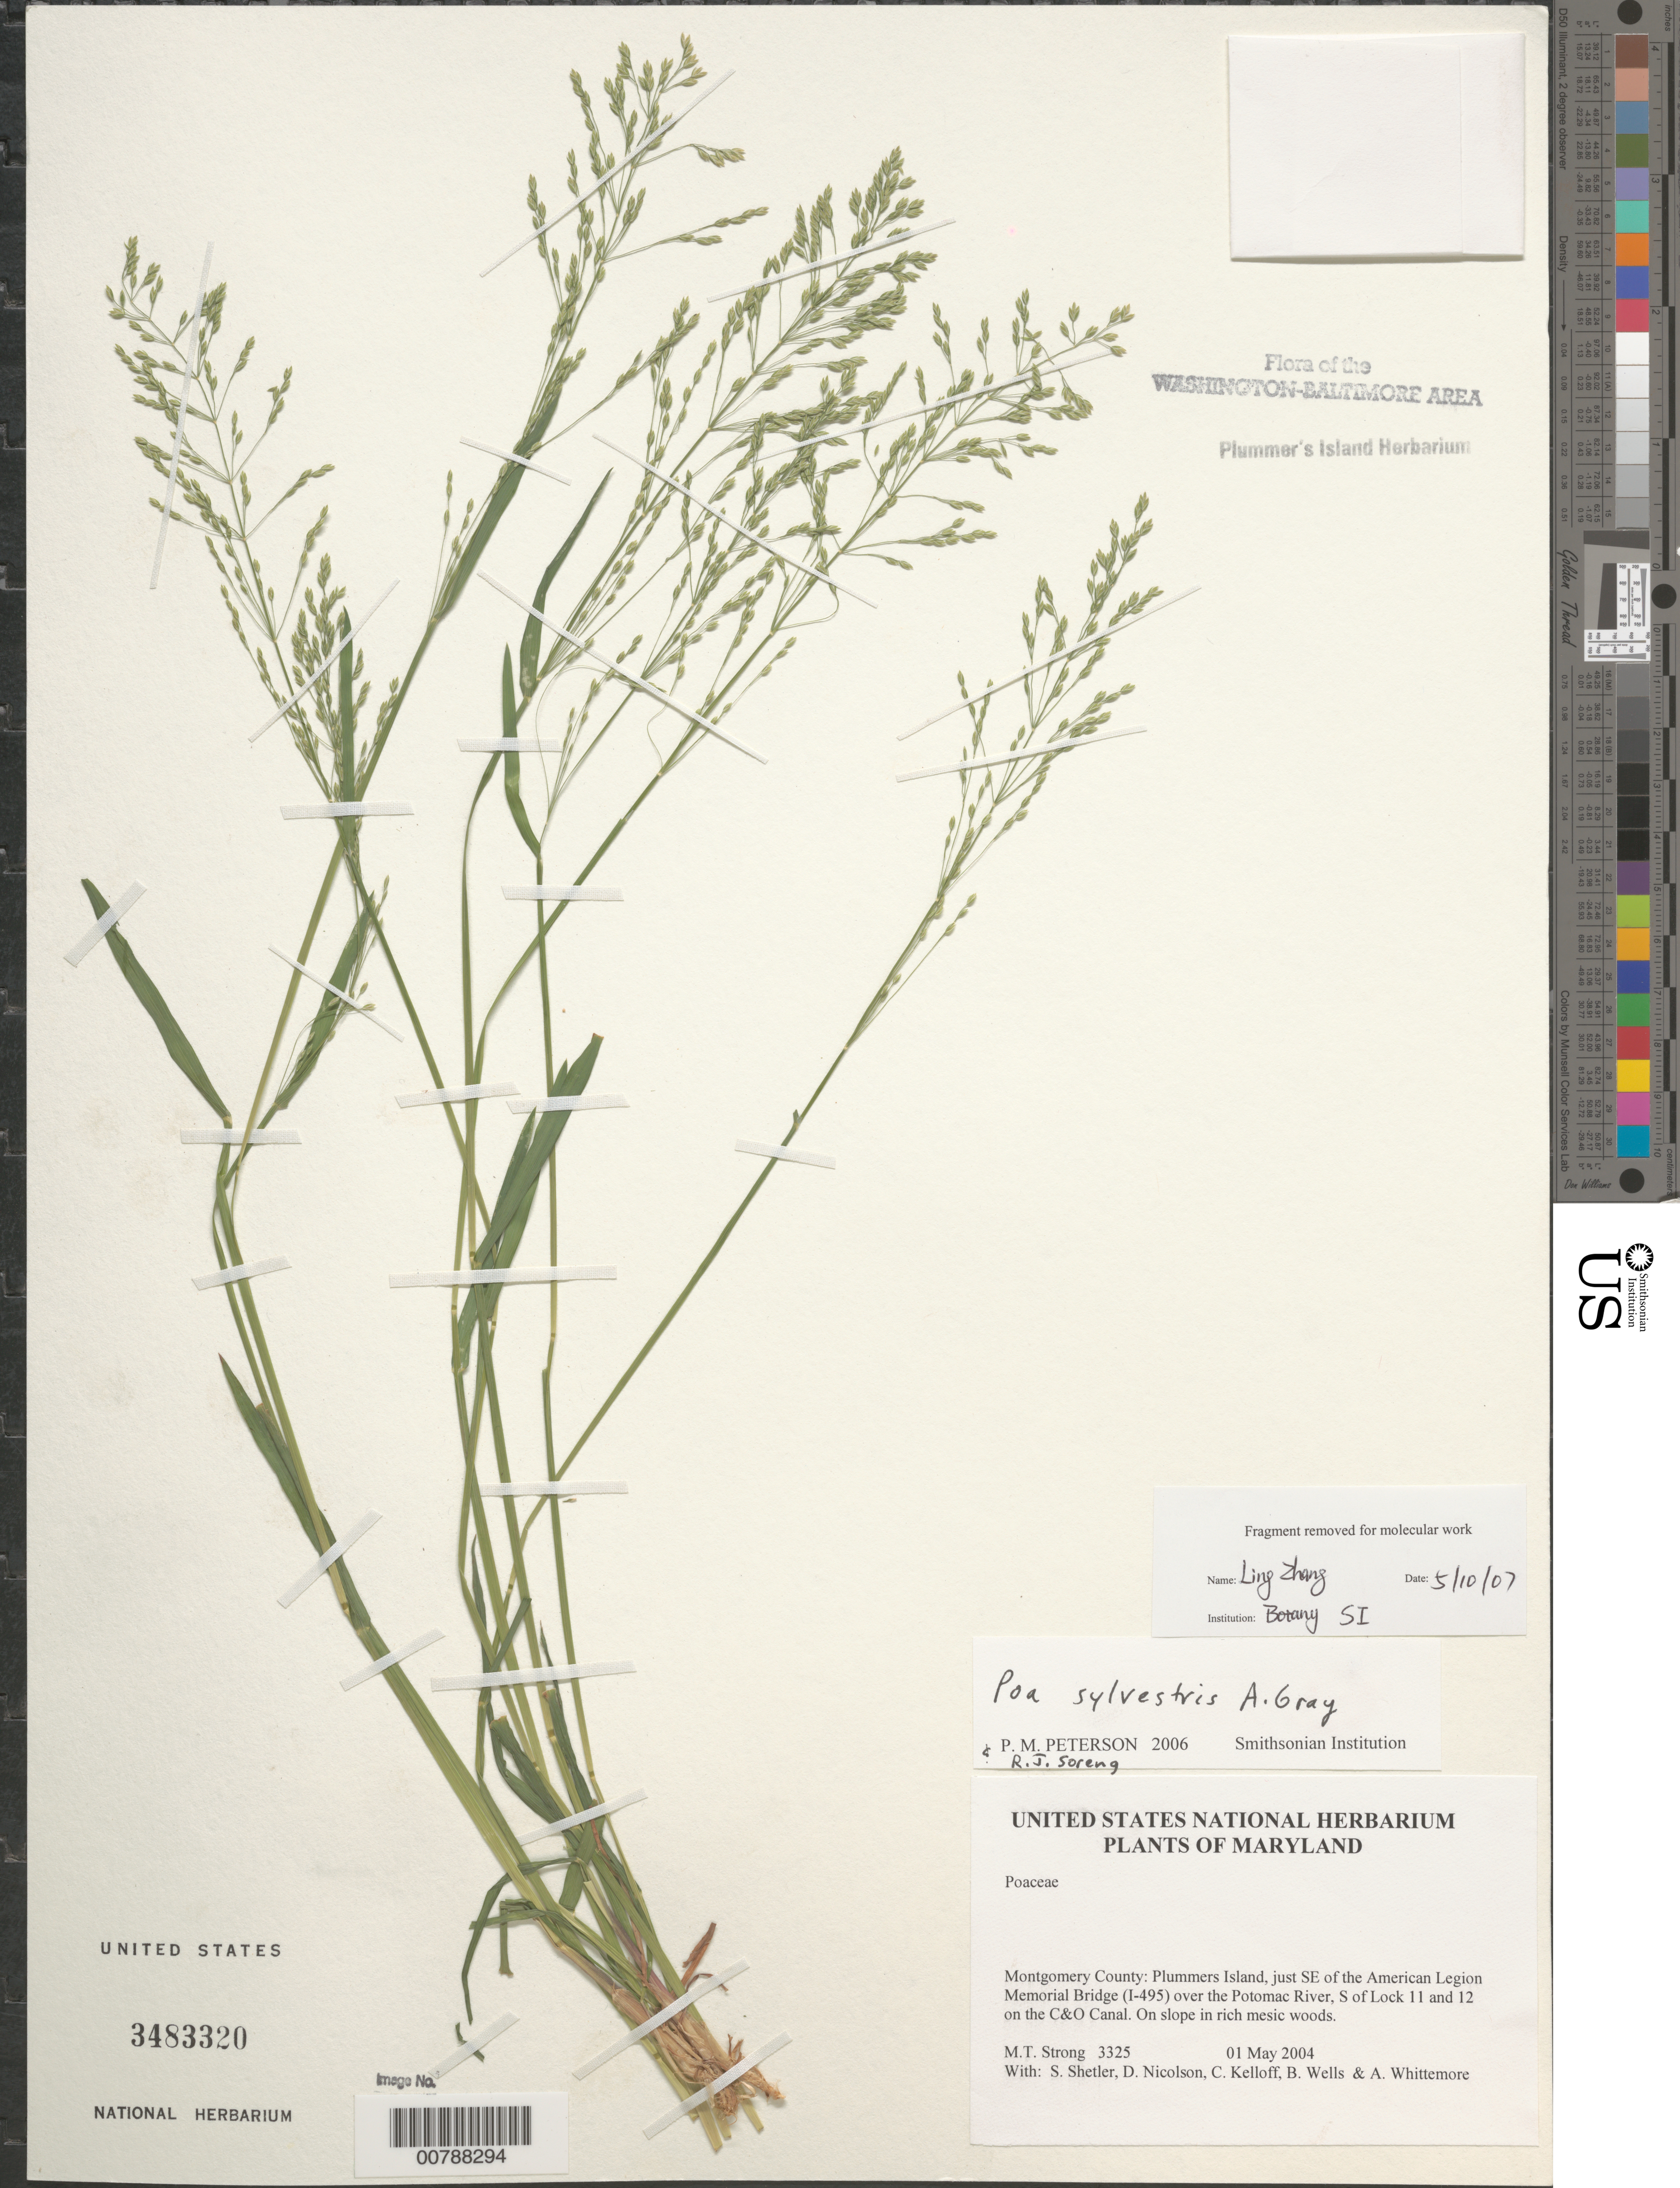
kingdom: Plantae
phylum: Tracheophyta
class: Liliopsida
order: Poales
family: Poaceae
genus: Poa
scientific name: Poa sylvestris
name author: A. Gray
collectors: M. T. Strong, S. Shetler, D. H. Nicolson, C. L. Kelloff, B. Wells & A. Whittemore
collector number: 3325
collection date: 2004-05-01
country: United States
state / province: Maryland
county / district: Montgomery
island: Plummers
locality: Plummers Island, just SE of the American Legion Memorial Bridge (I-495) over the Potomac River, S of Lock 11 and 12 on the C&O Canal.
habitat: On slope in rich mesic woods.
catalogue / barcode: US 3483320